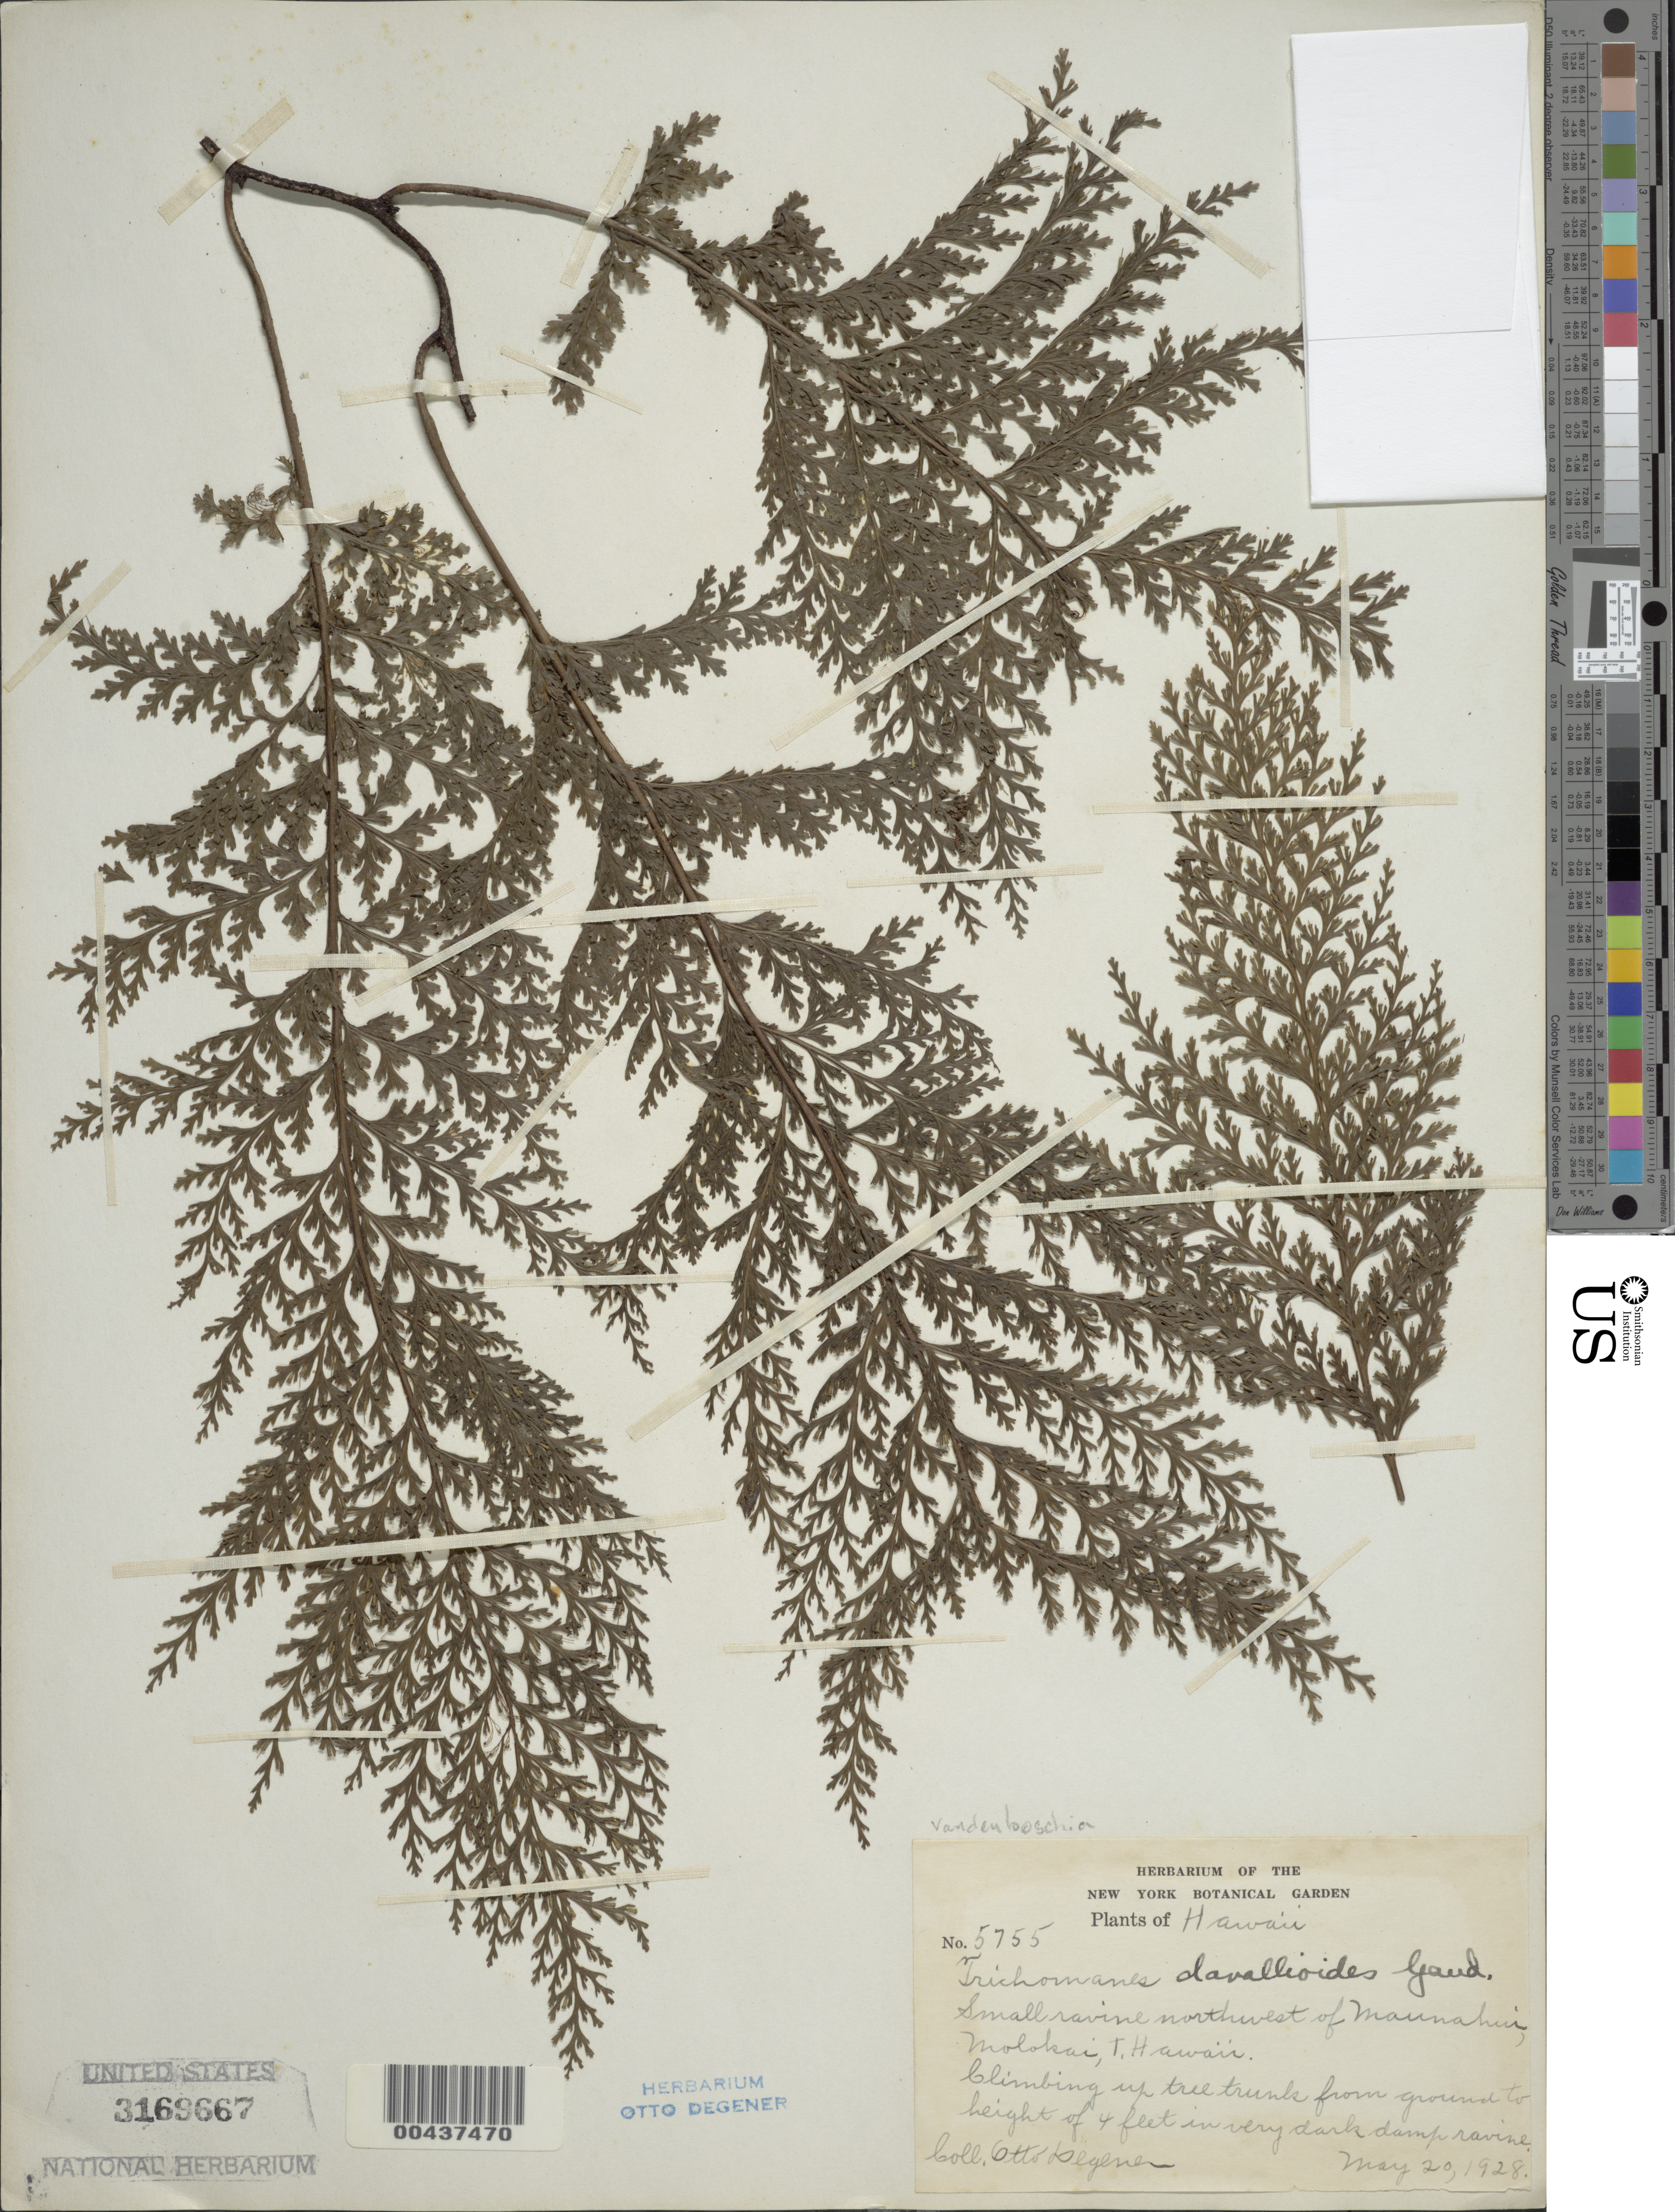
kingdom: Plantae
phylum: Tracheophyta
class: Polypodiopsida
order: Hymenophyllales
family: Hymenophyllaceae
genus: Vandenboschia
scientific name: Vandenboschia davallioides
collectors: O. Degener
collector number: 5755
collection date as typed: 20 May 1928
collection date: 1928-05-20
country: United States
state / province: Hawaii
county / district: Maui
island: Moloka'i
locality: NW of Maunahui, Molokai, T.H.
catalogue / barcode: US 3169667